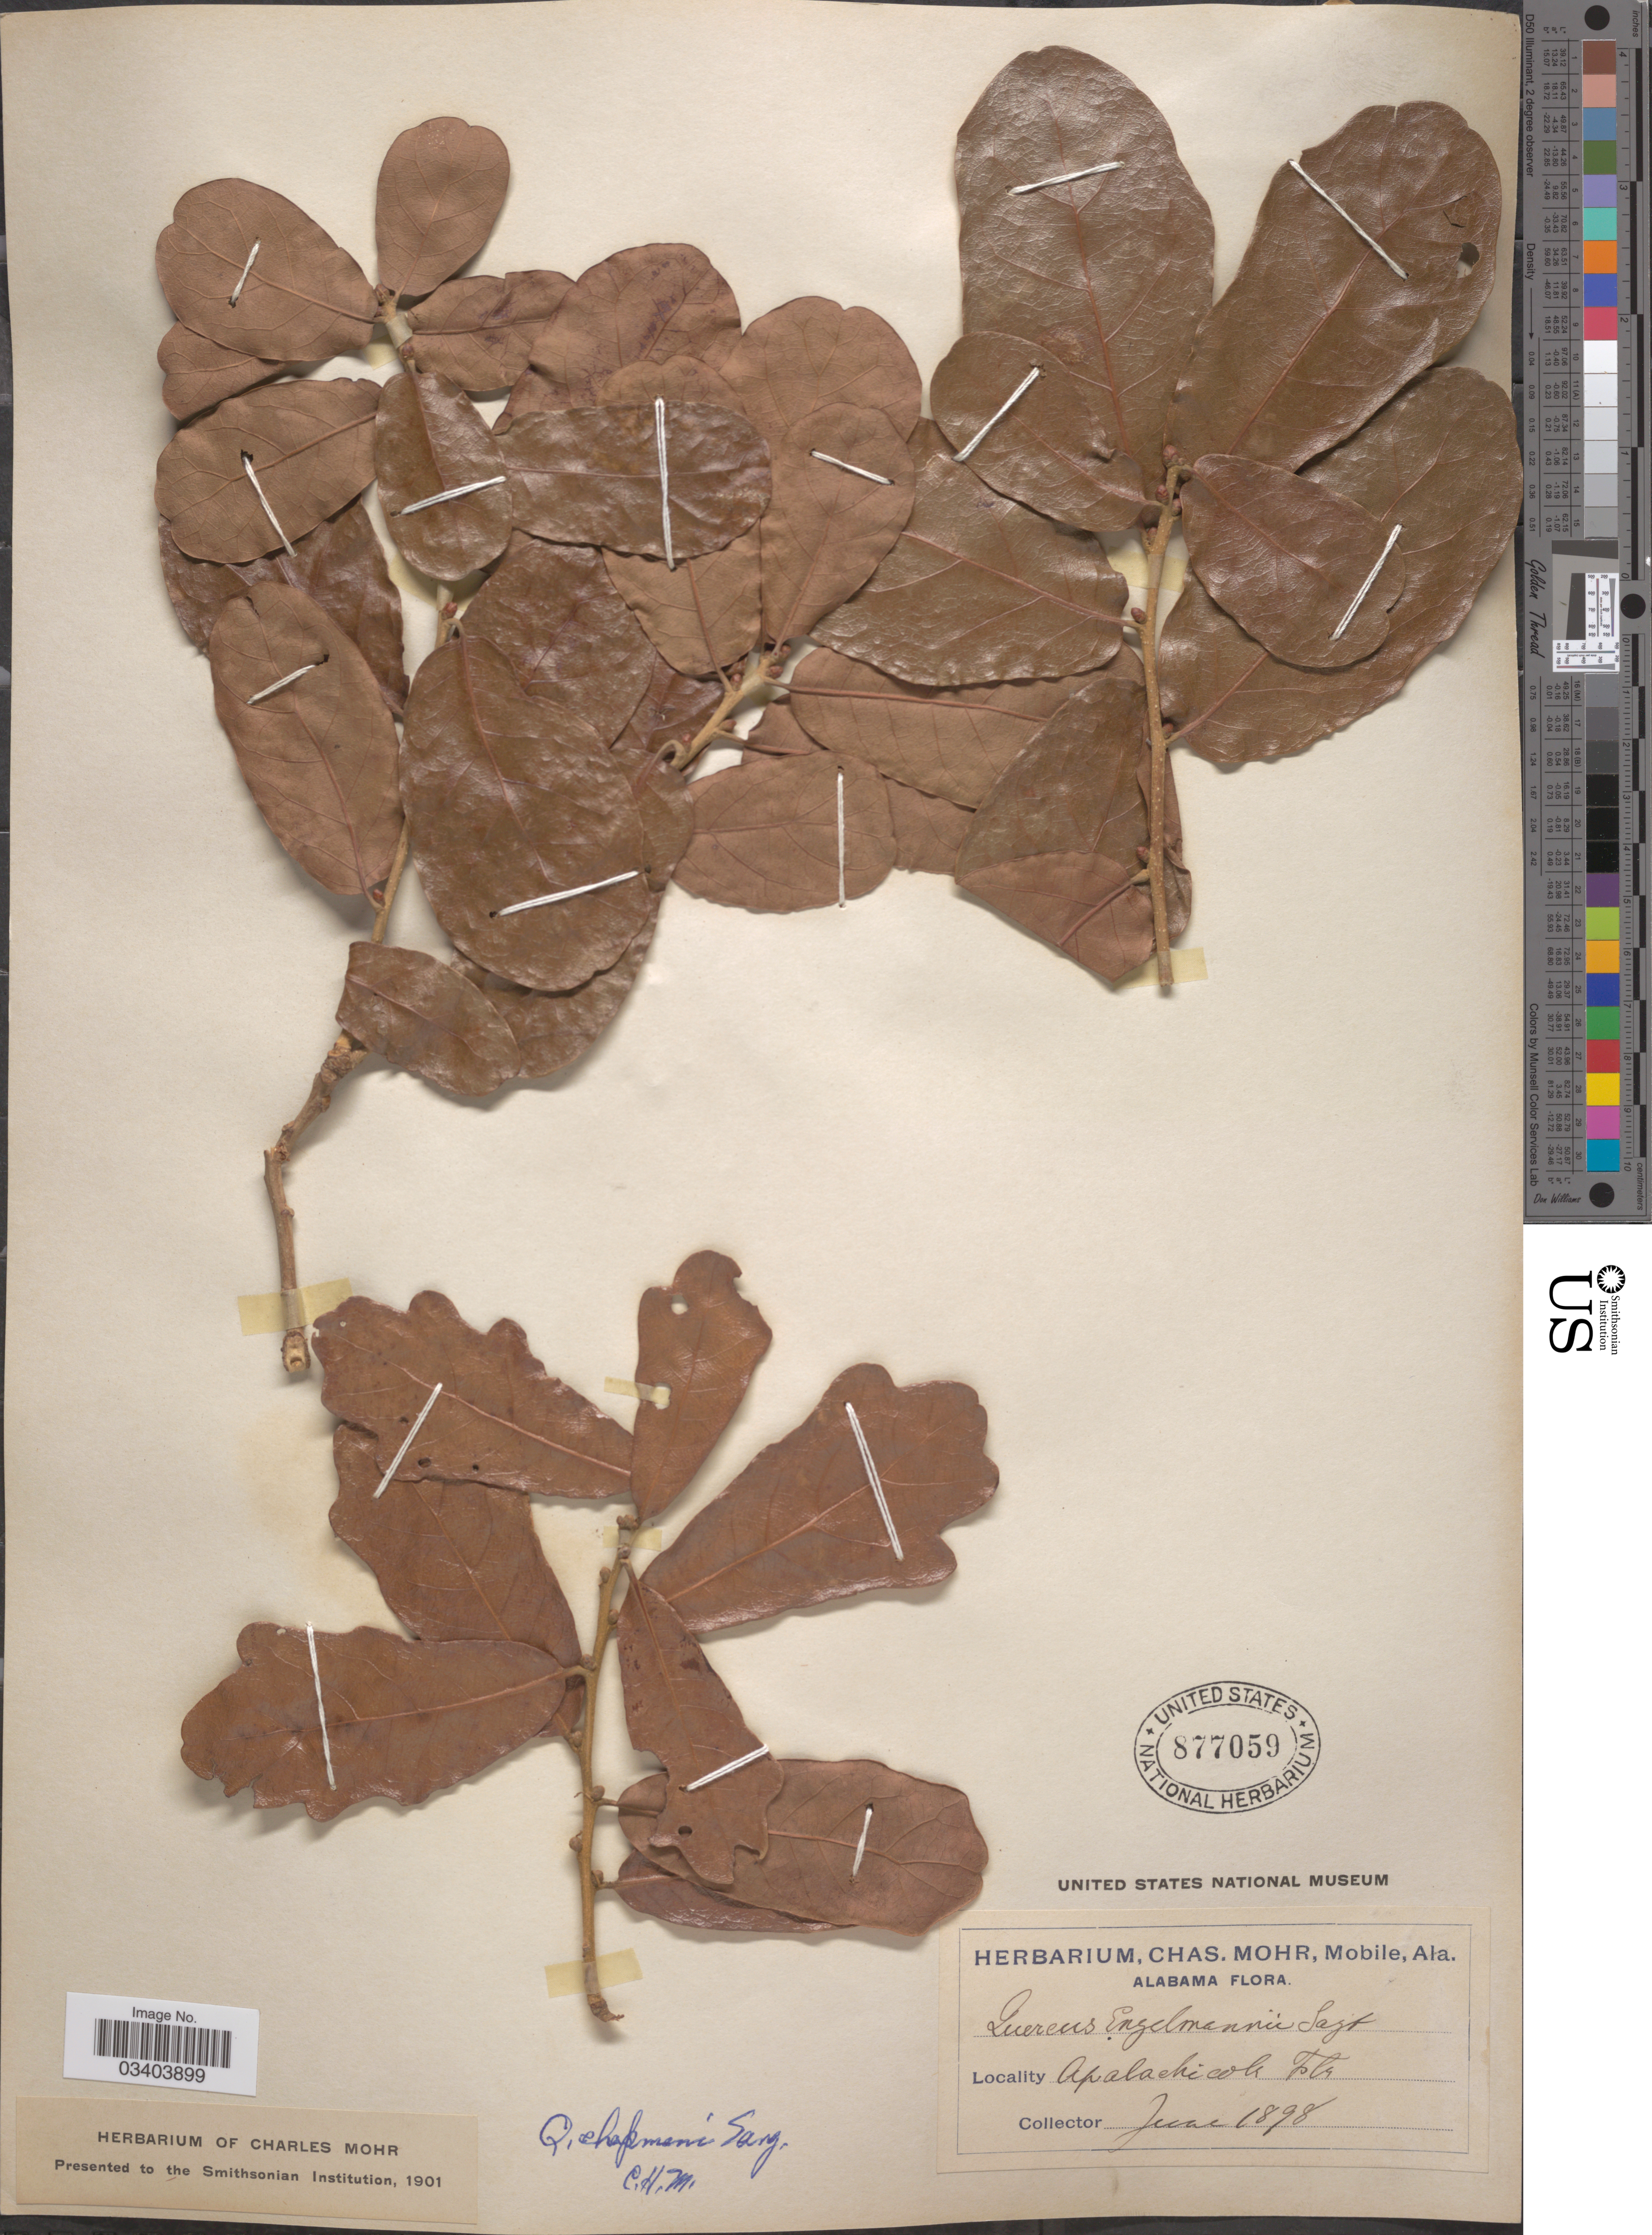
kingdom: Plantae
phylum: Tracheophyta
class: Magnoliopsida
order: Fagales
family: Fagaceae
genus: Quercus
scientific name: Quercus chapmanii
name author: Sarg.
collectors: ex herb. Charles Mohr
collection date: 1898-06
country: United States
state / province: Florida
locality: Apalachicola.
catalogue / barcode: US 877059